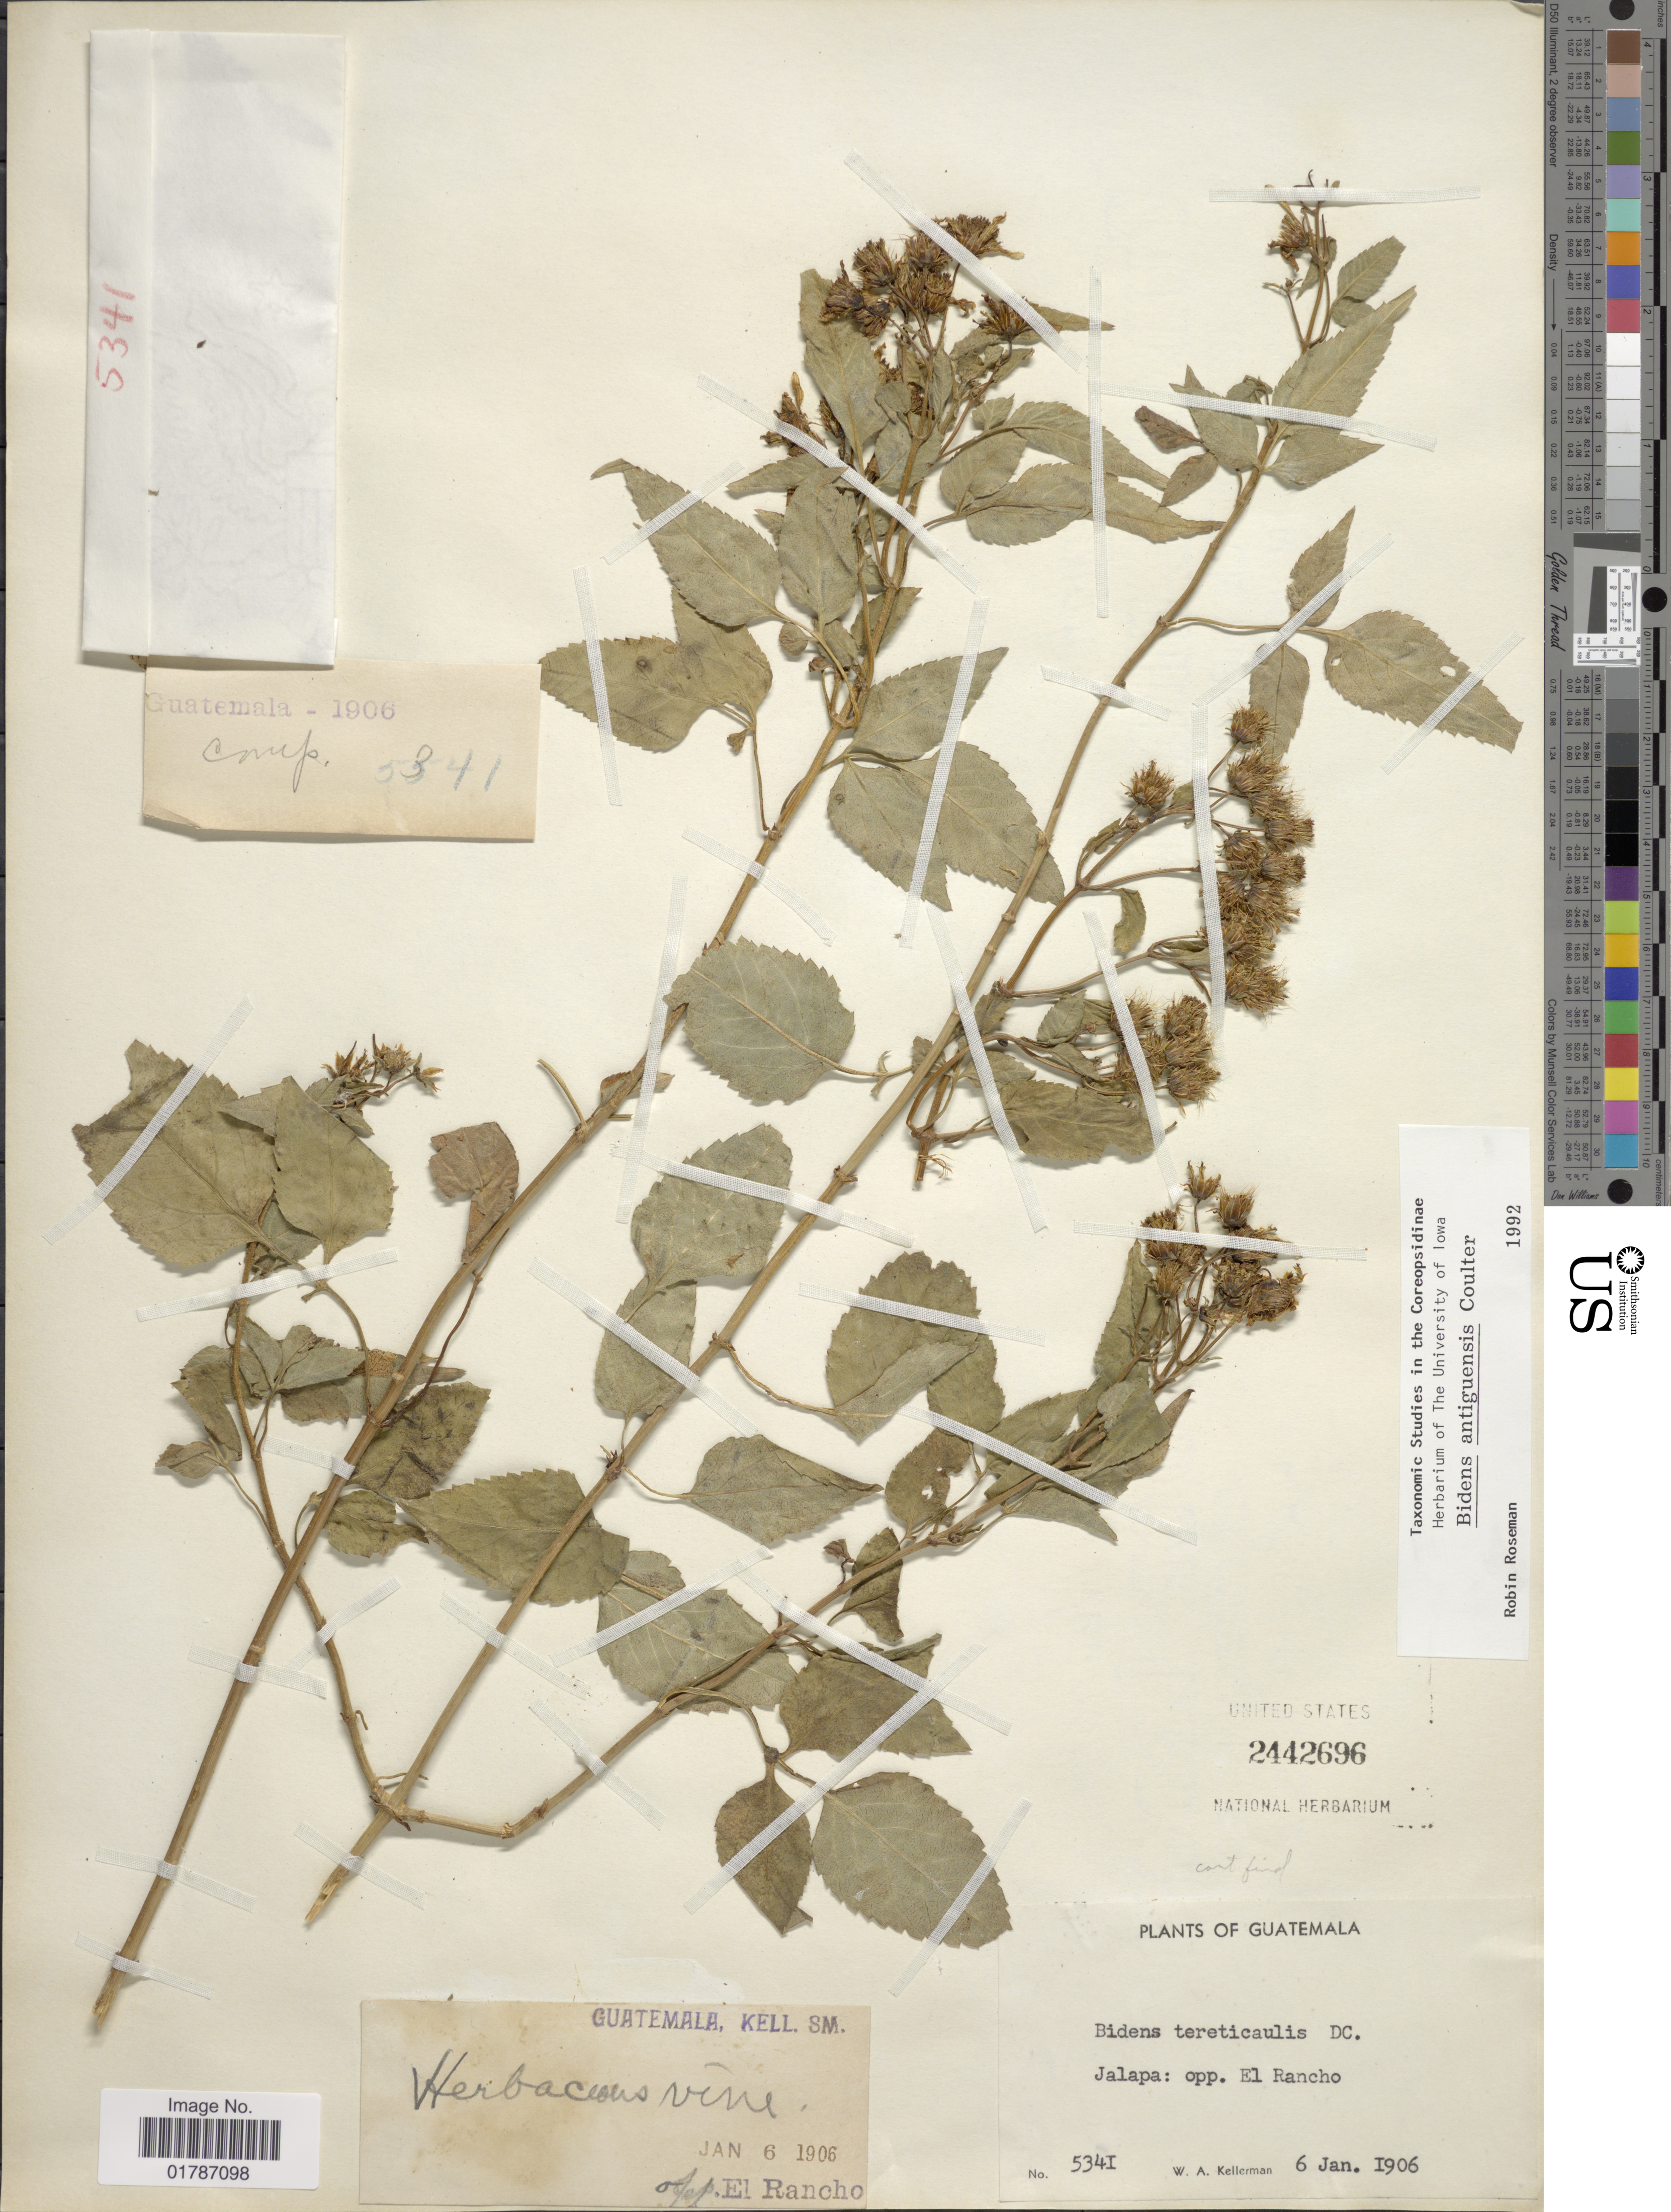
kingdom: Plantae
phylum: Tracheophyta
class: Magnoliopsida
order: Asterales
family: Asteraceae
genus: Bidens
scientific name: Bidens antiguensis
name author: J.M. Coult.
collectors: W. Kellerman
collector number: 5341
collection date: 1906-01-06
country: Guatemala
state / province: Jalapa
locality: Jalapa: opp. El Rancho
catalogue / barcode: US 2442696